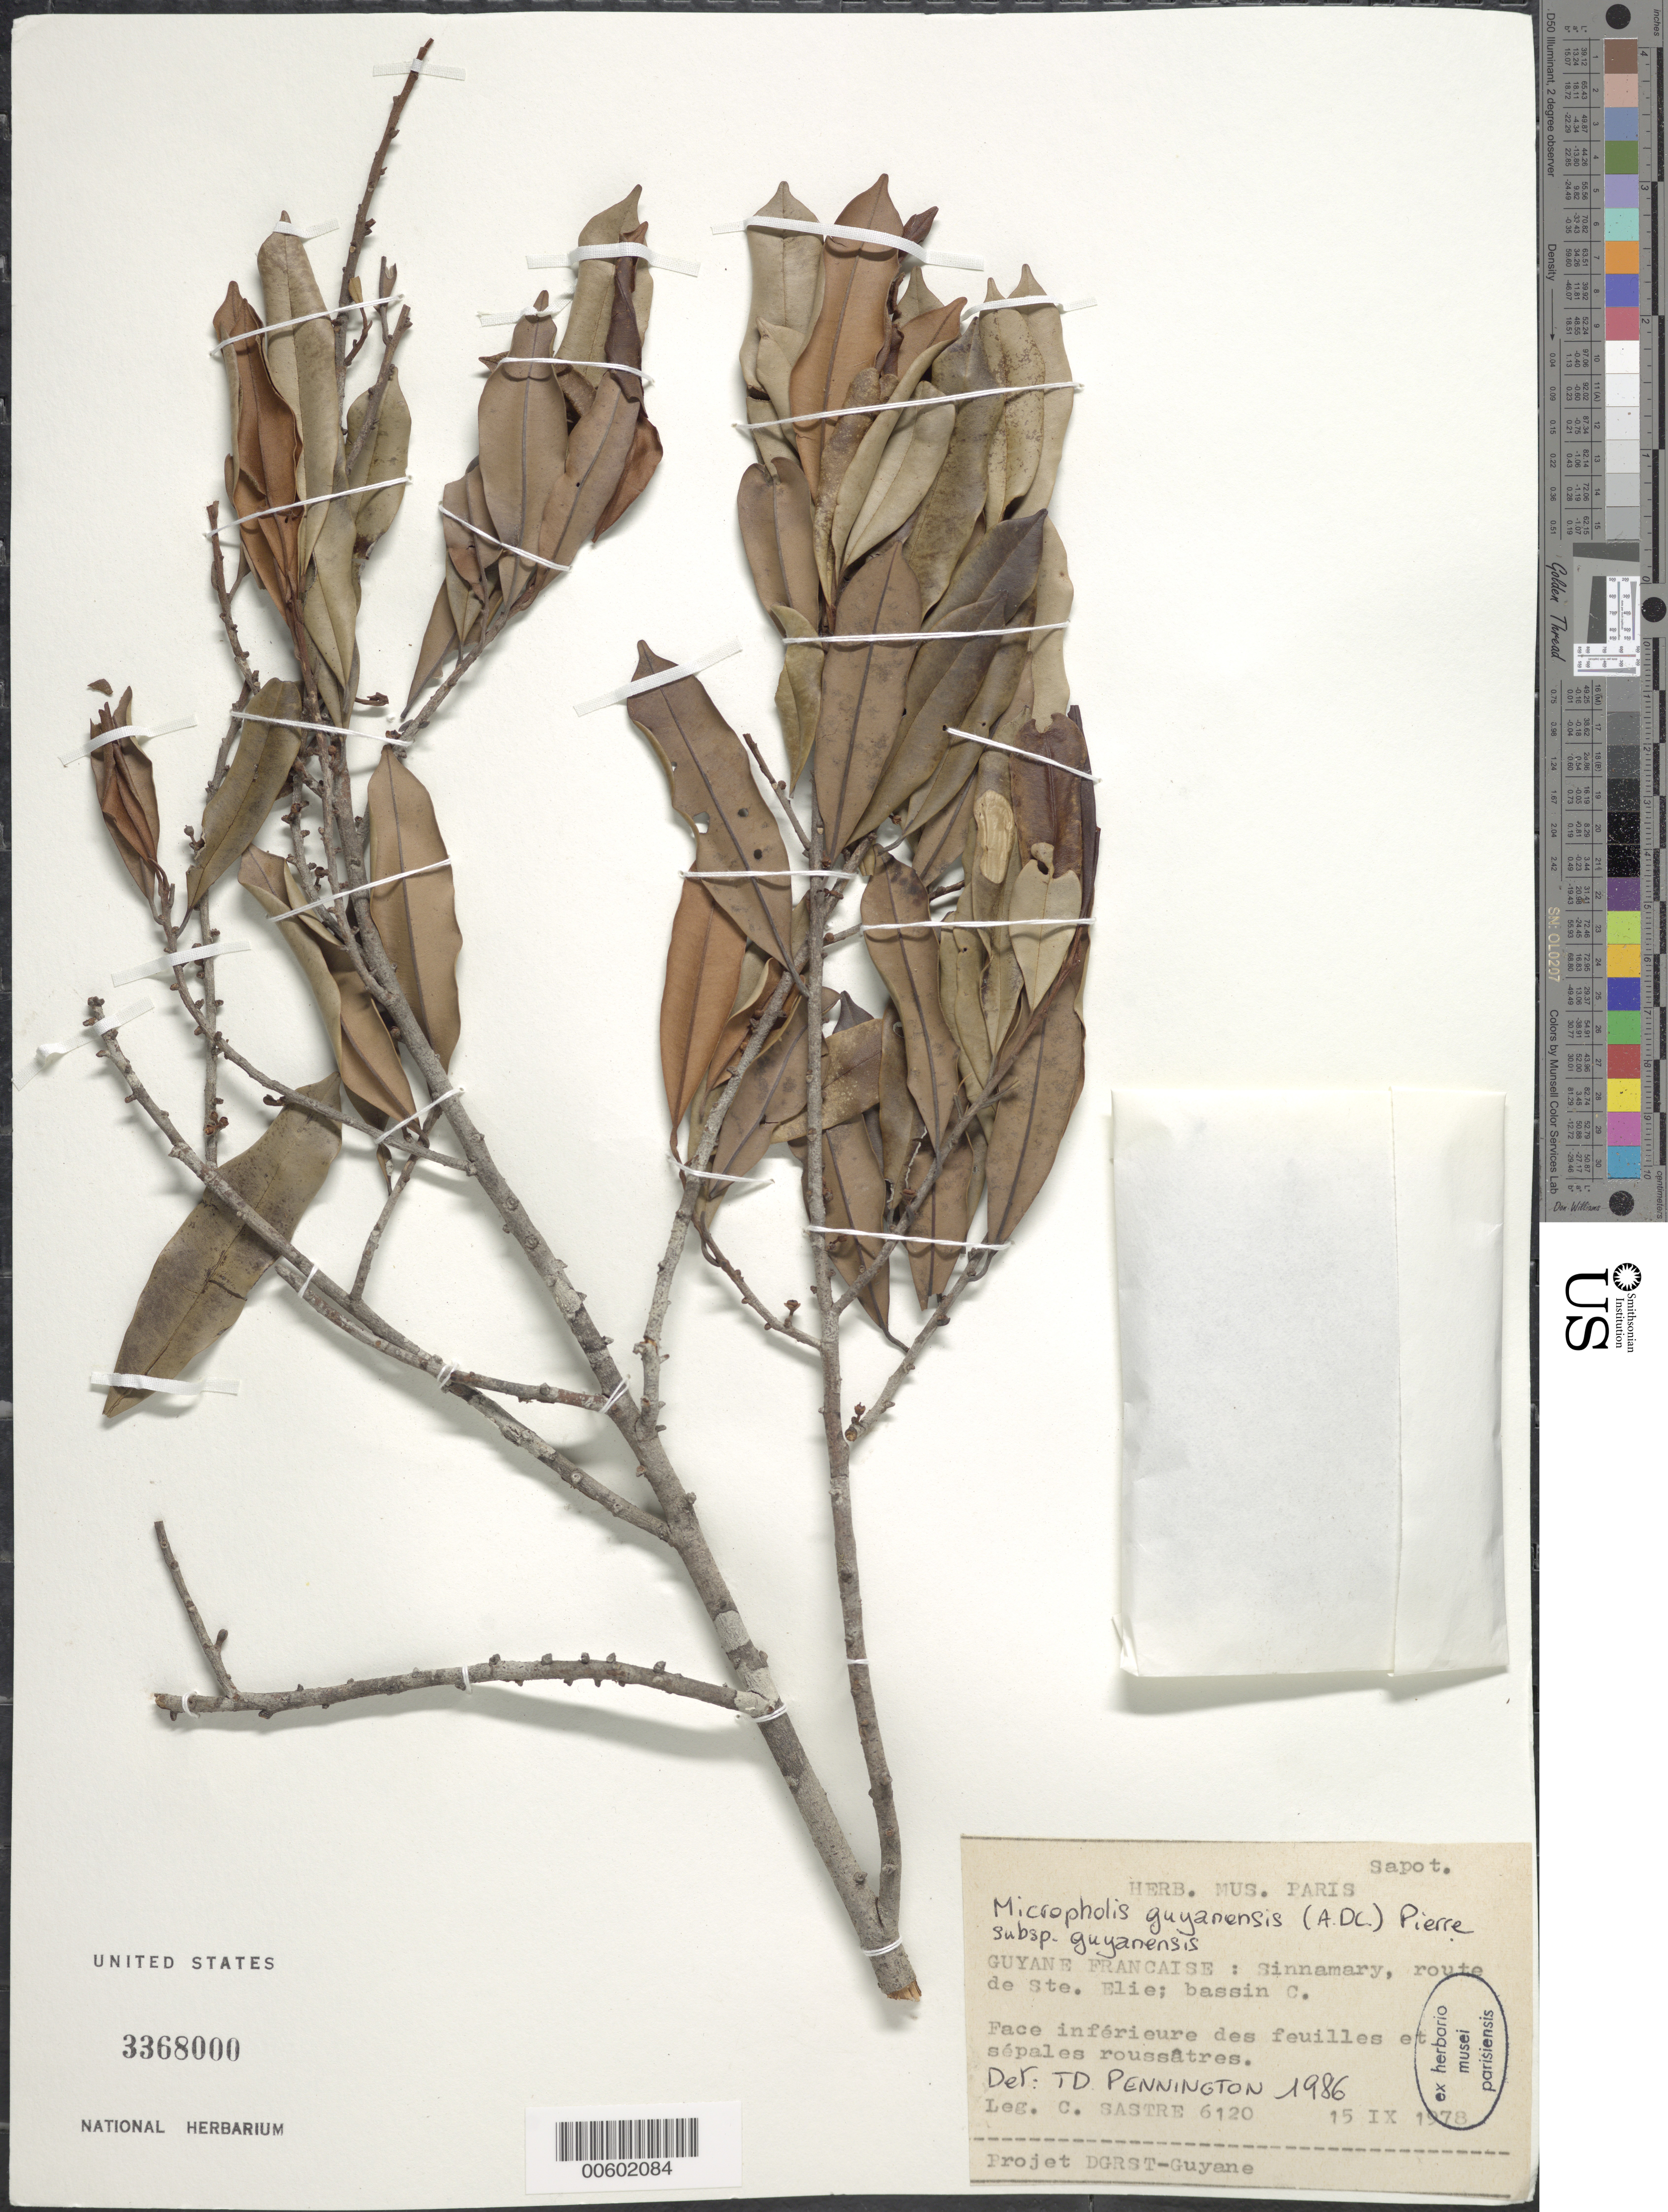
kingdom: Plantae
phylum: Tracheophyta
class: Magnoliopsida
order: Ericales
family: Sapotaceae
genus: Micropholis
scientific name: Micropholis guyanensis subsp. guyanensis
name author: (A. DC.) Pierre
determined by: Pennington, T. D., (K)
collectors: C. H. L. Sastre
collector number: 6120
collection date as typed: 15-Sep-78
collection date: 1978-09-15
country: French Guiana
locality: Sinnamary, Piste de Saint-Élie, Bassin C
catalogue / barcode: US 3368000